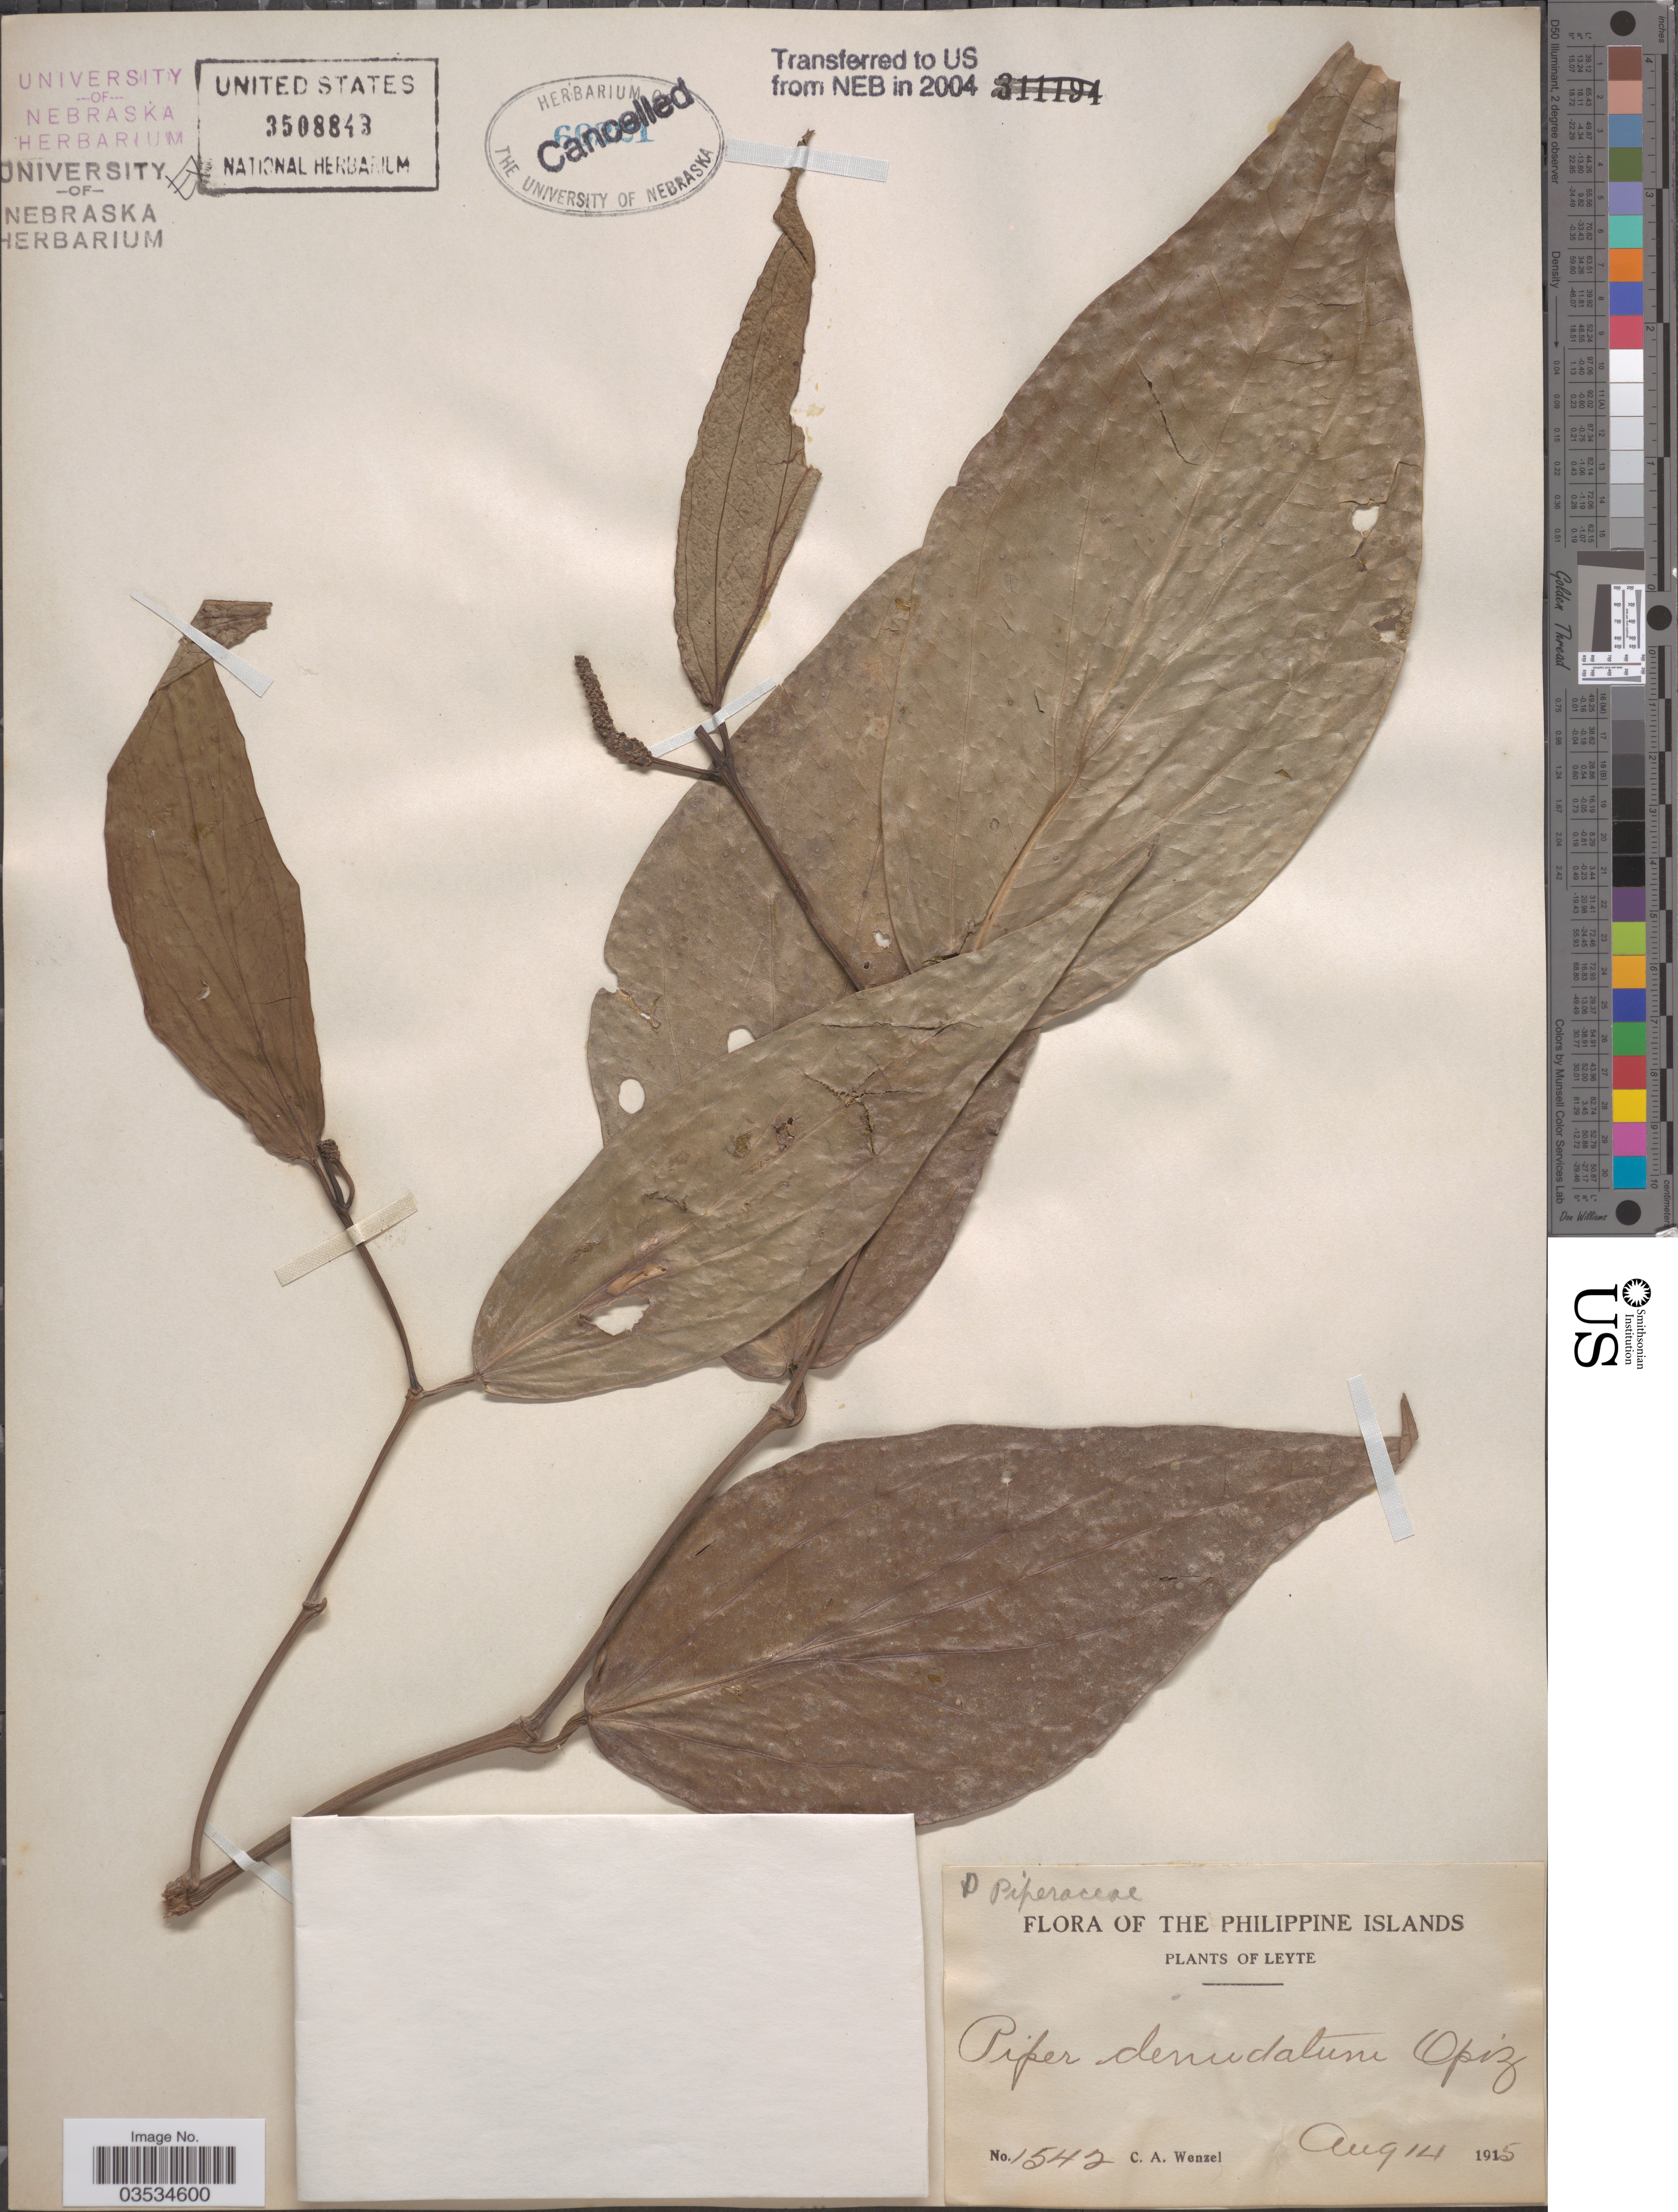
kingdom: Plantae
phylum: Tracheophyta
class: Magnoliopsida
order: Piperales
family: Piperaceae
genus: Piper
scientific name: Piper denudatum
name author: Opiz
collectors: C. Wenzel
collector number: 1542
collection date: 1915-08-14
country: Philippines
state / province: Eastern Visayas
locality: The Philippine Islands. Leyte.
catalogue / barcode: US 3508843